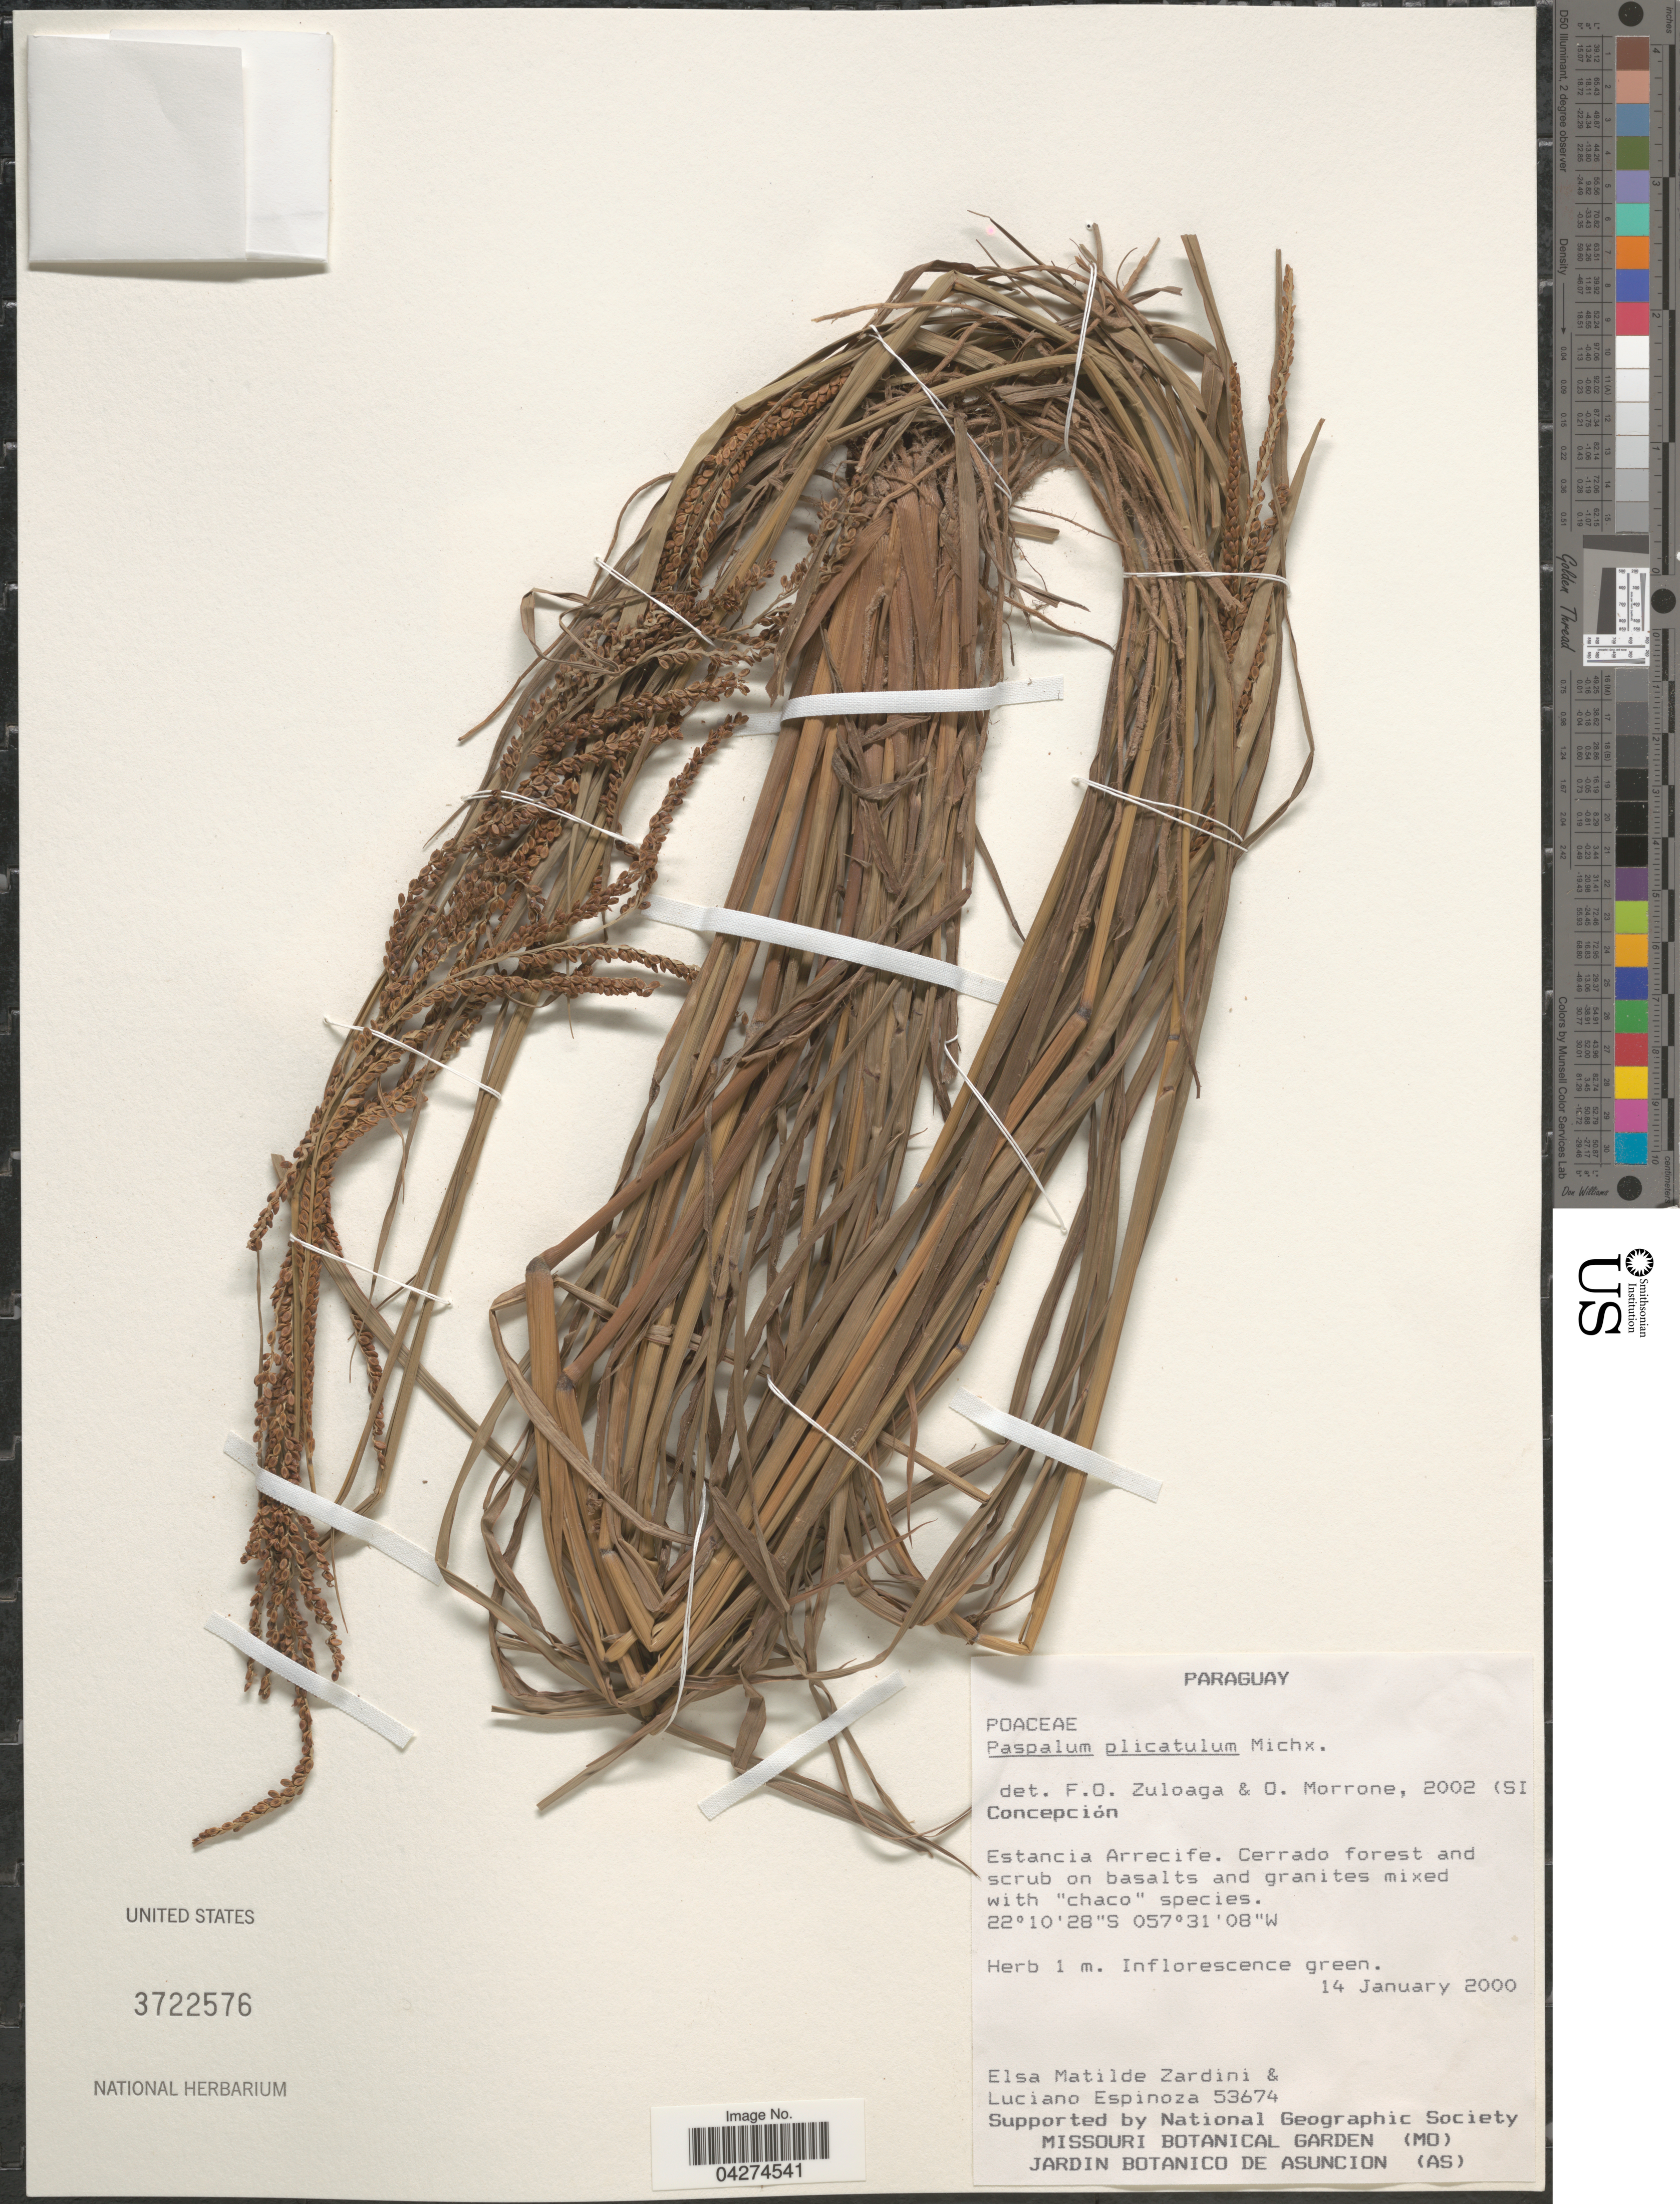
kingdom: Plantae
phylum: Tracheophyta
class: Liliopsida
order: Poales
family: Poaceae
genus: Paspalum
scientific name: Paspalum plicatulum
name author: Michx.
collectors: E. M. Zardini & L. Espinoza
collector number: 53674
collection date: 2000-01-14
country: Paraguay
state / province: Concepcion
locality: Estancia Arrecife.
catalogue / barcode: US 3722576